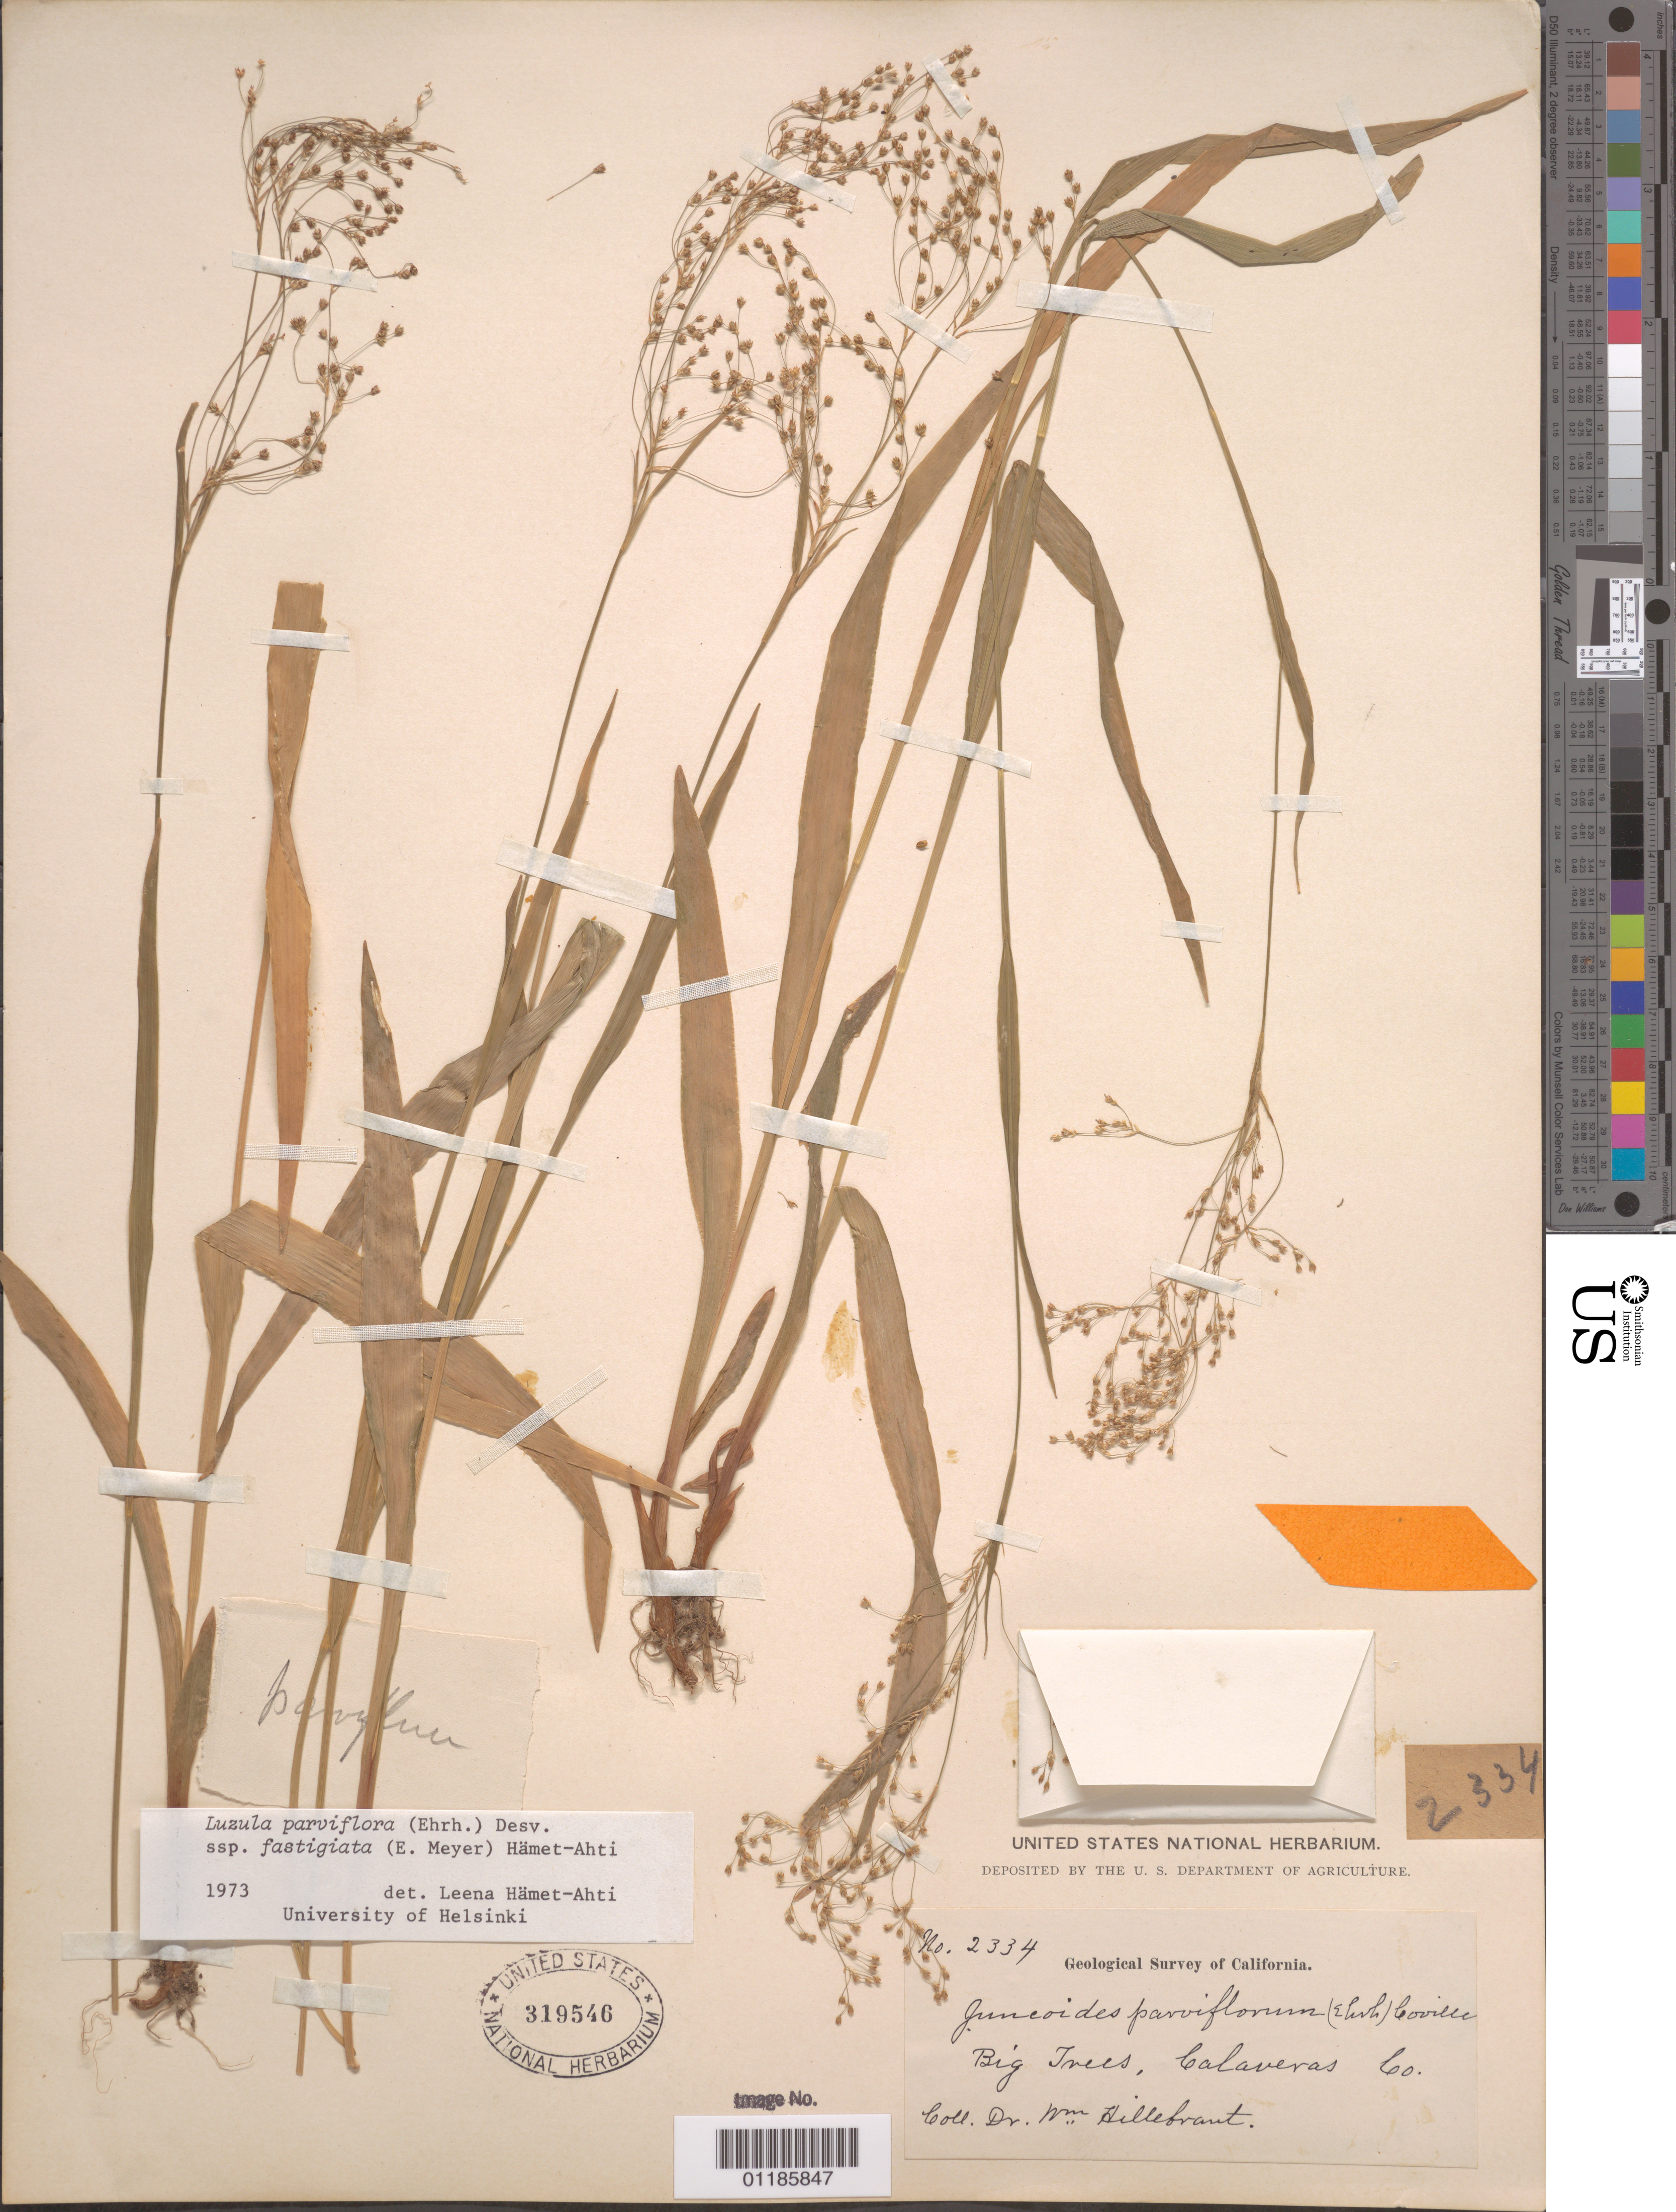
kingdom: Plantae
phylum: Tracheophyta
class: Liliopsida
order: Poales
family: Juncaceae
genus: Luzula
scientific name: Luzula parviflora subsp. fastigata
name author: (E. Mey.) Hämet-Ahti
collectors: W. Hillebrand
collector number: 2334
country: United States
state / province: California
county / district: Calaveras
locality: Big Trees.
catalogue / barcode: US 319546